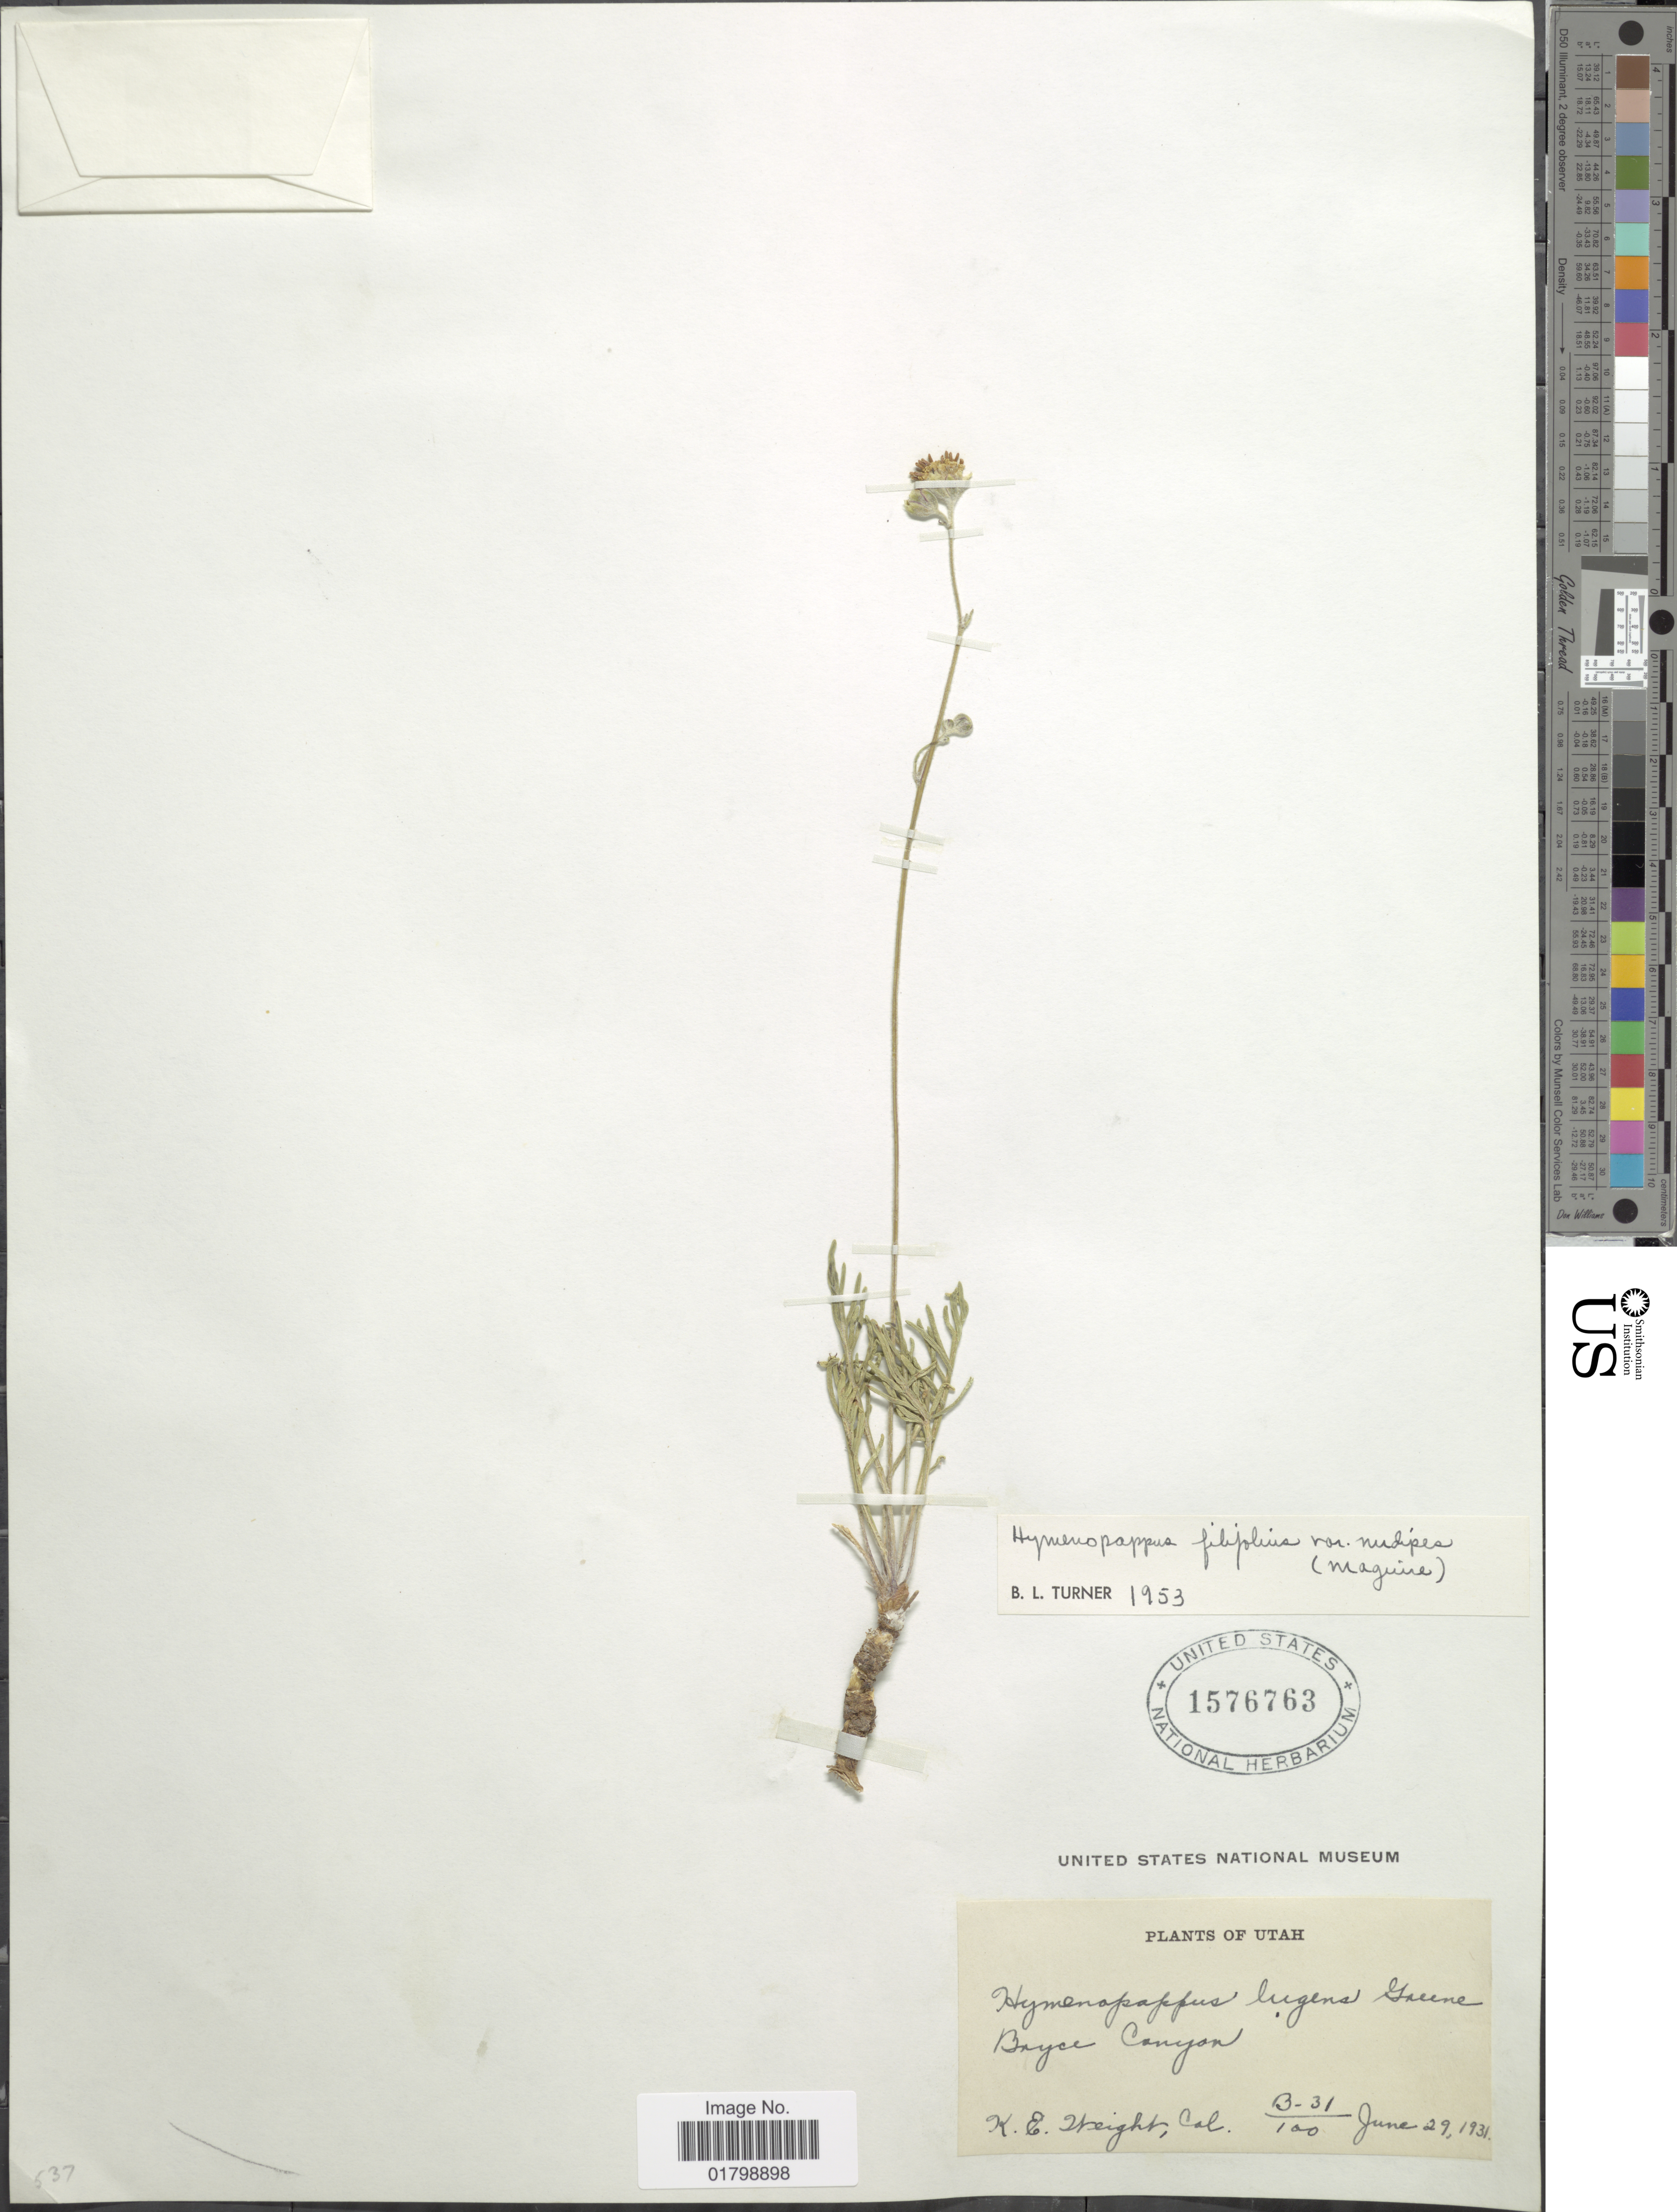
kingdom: Plantae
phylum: Tracheophyta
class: Magnoliopsida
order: Asterales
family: Asteraceae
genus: Hymenopappus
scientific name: Hymenopappus filifolius var. nudipes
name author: (Maguire) B.L. Turner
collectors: K. Wright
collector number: B31/100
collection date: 1931-06-29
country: United States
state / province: Utah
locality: Bryce Canyon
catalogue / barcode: US 1576763